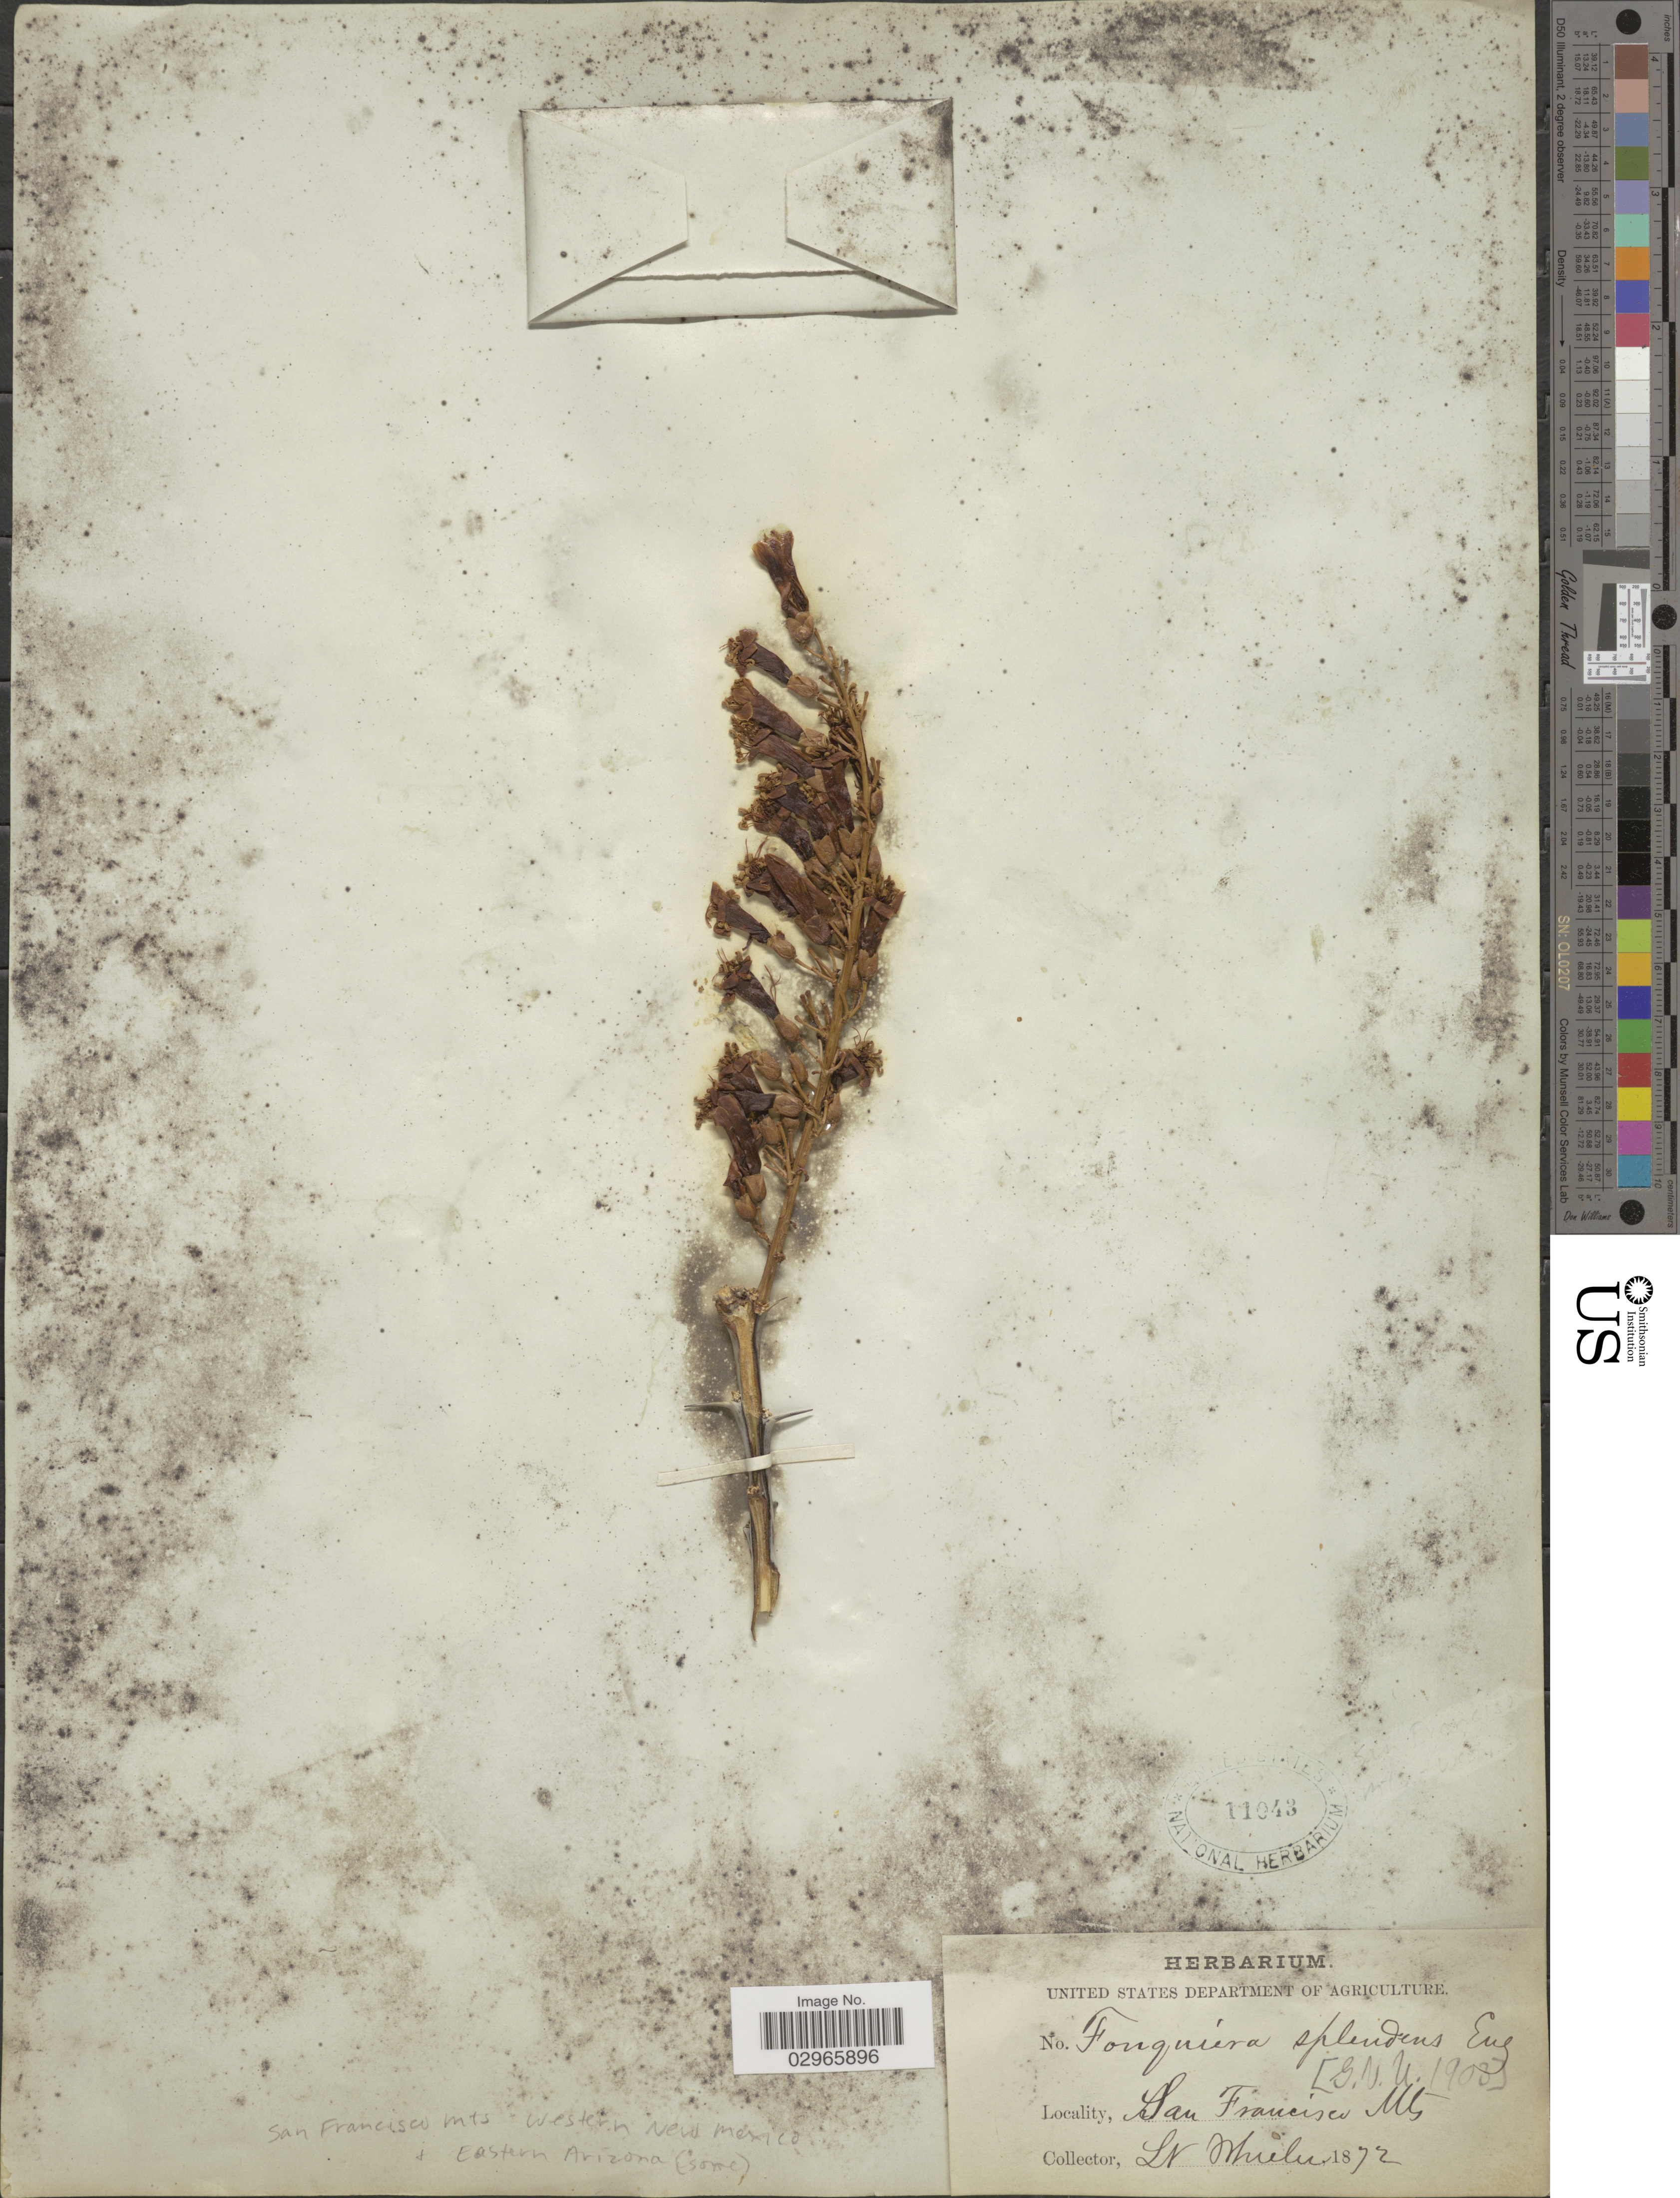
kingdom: Plantae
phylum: Tracheophyta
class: Magnoliopsida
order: Ericales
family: Fouquieriaceae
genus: Fouquieria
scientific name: Fouquieria splendens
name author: Engelm.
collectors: L. Wheeler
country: United States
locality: San Francisco Mts, Western New Mexico + Eastern Arizona (some). [unsure placement]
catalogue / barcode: US 11043